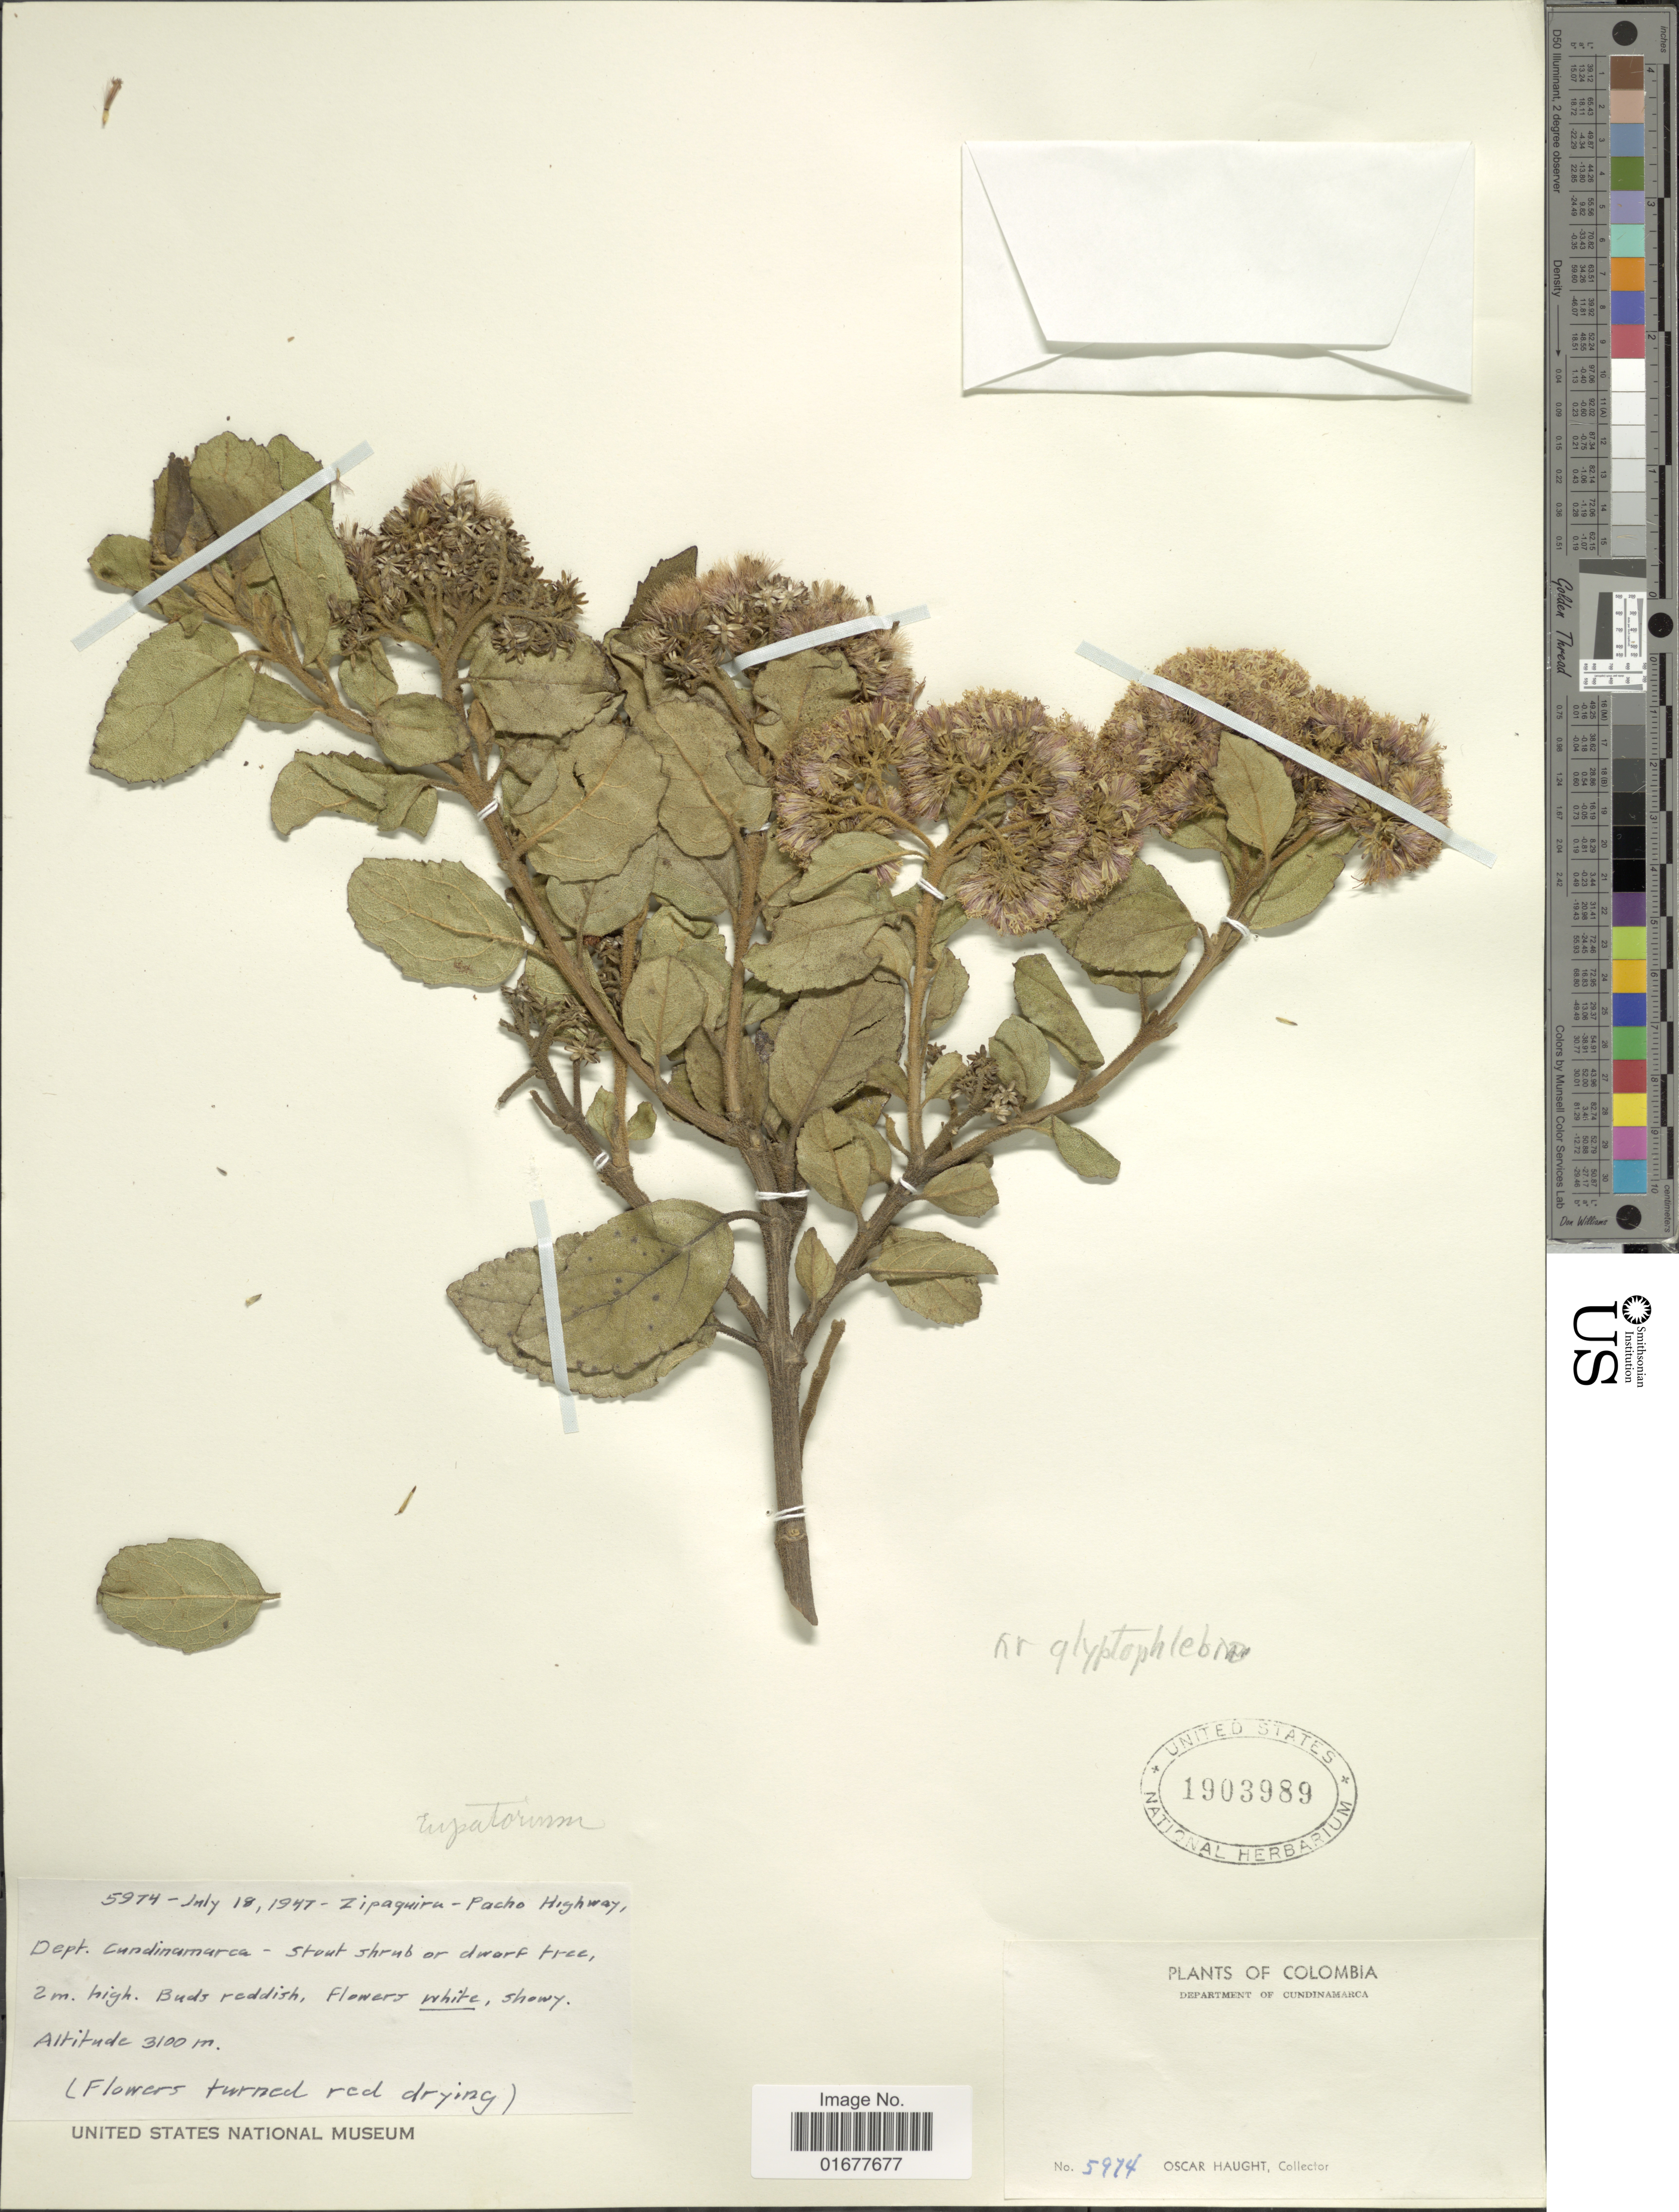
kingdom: Plantae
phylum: Tracheophyta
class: Magnoliopsida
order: Asterales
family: Asteraceae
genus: Ageratina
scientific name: Ageratina glyptophlebia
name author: (B.L. Rob.) R.M. King & H. Rob.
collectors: O. L. Haught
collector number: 5974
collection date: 1947-07-18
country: Colombia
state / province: Cundinamarca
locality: Zipaquira, Pacho Highway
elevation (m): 3100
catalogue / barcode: US 1903989